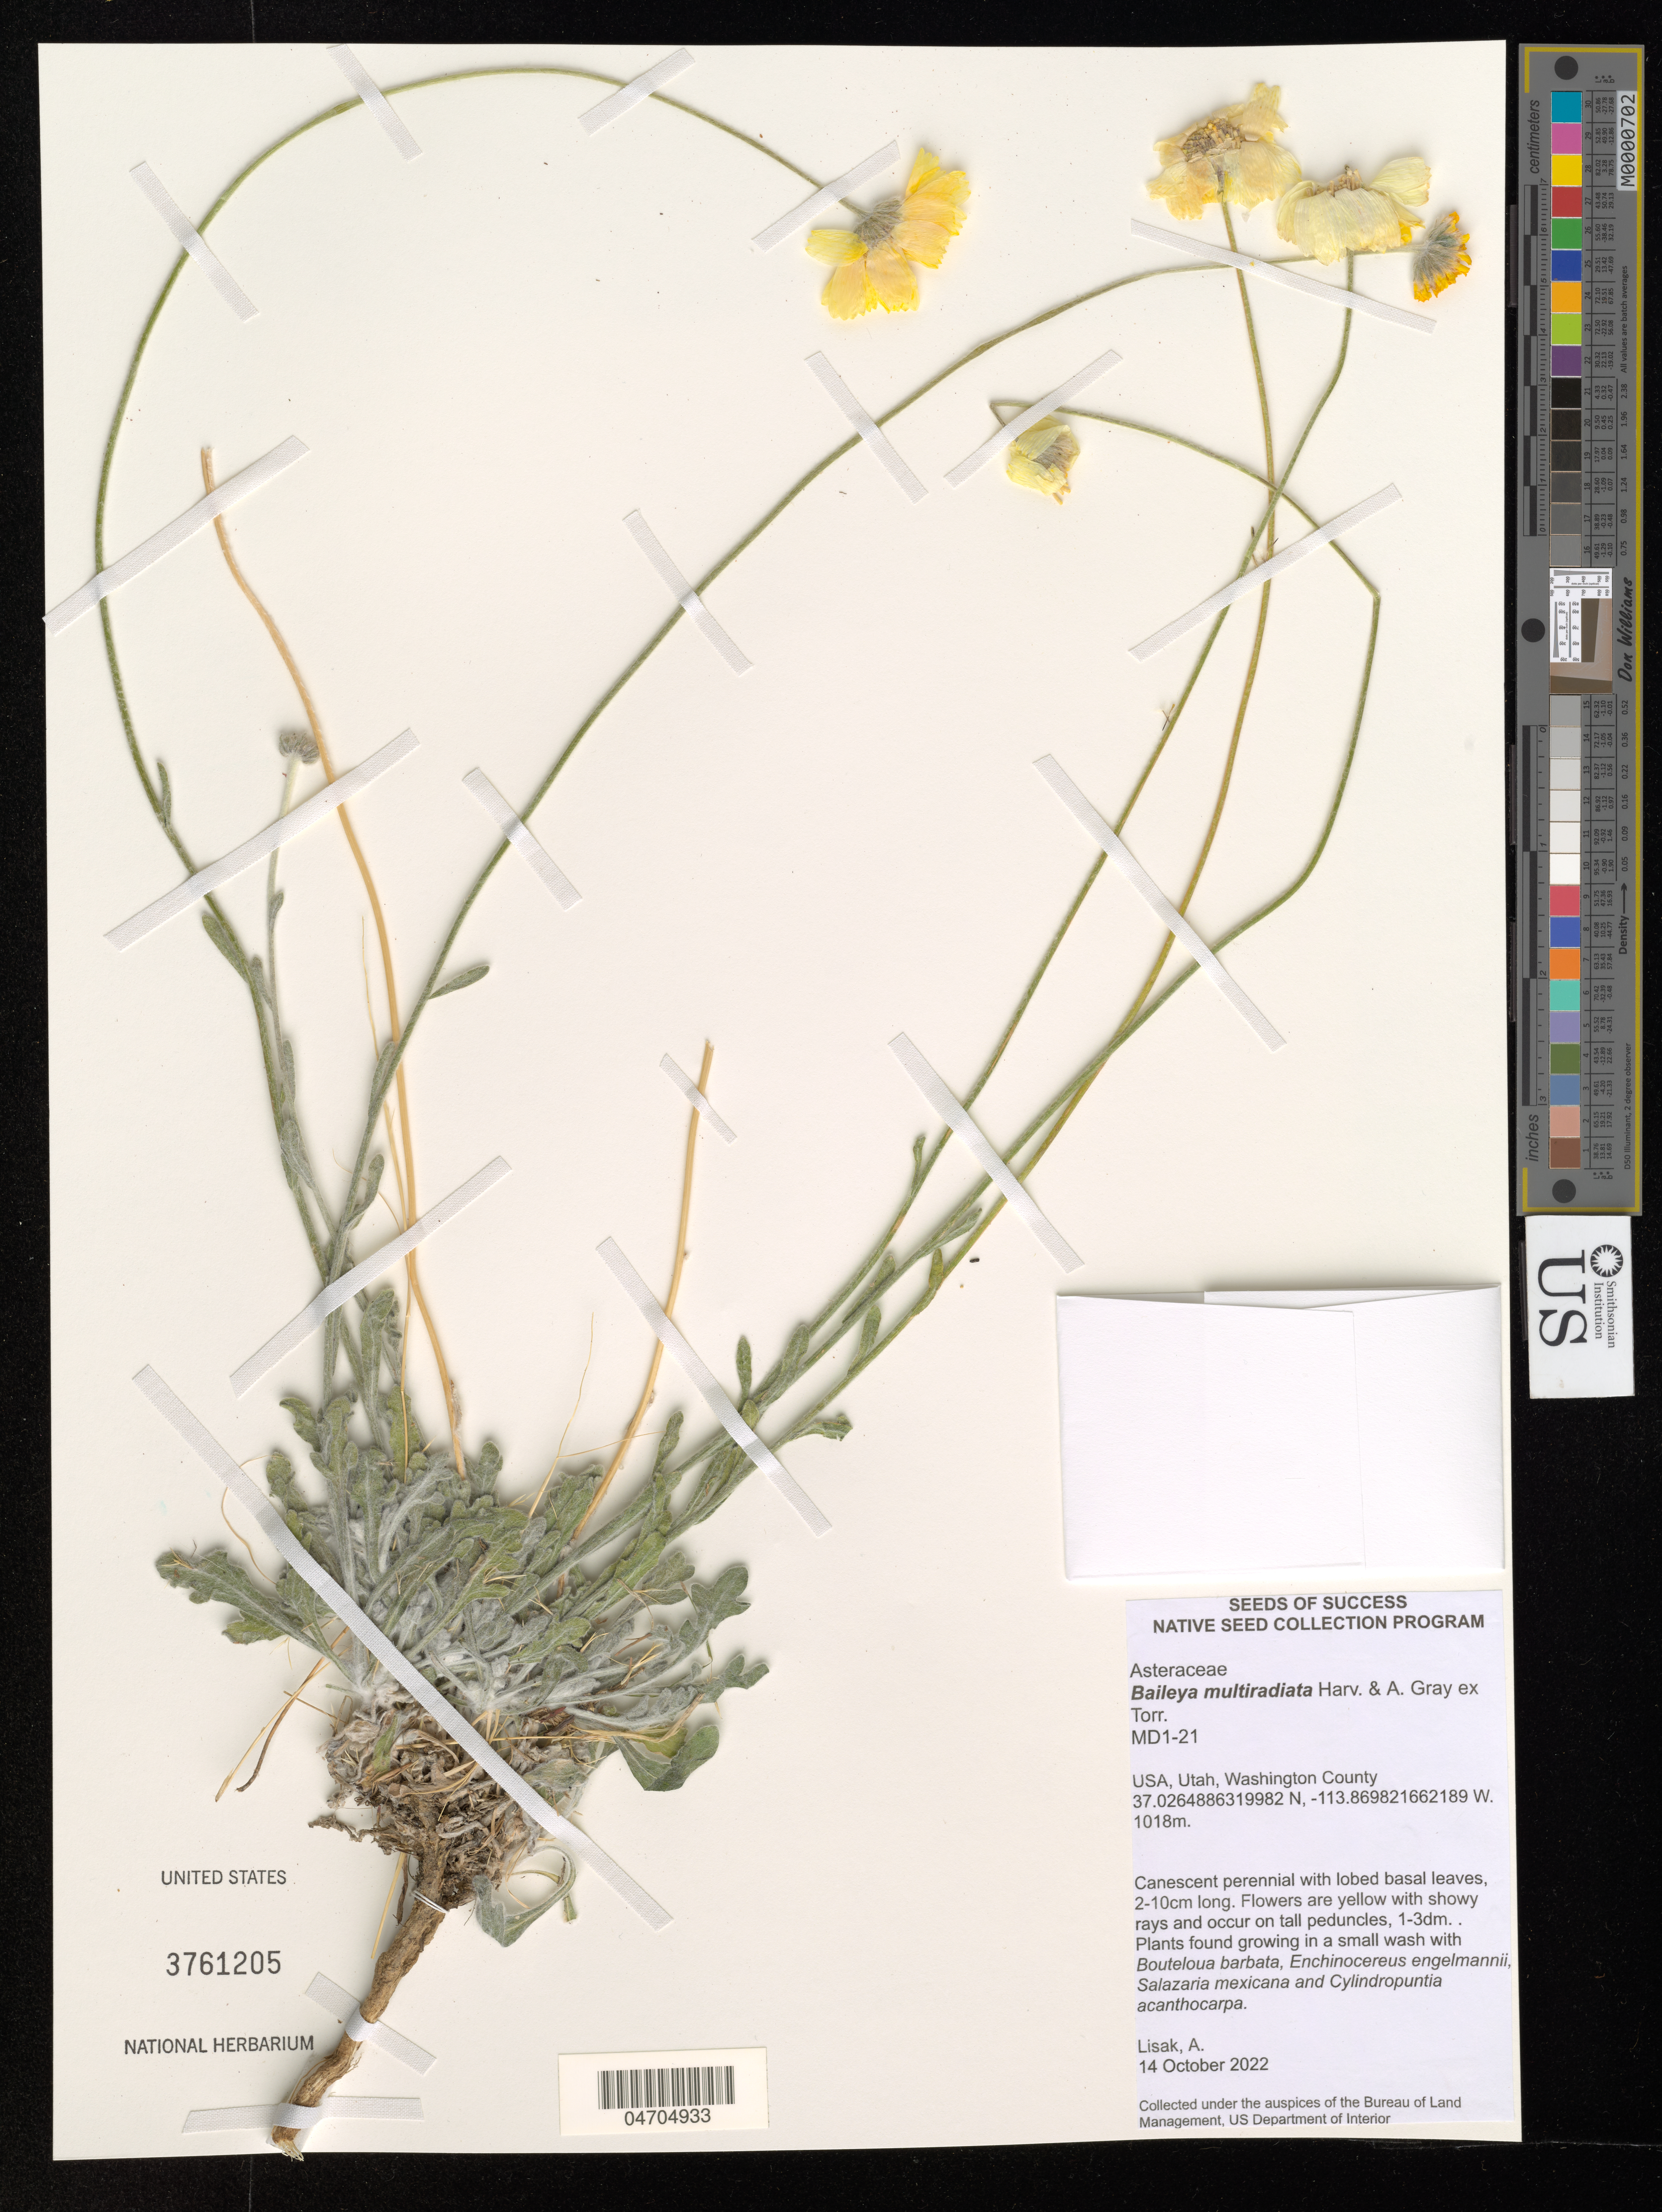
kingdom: Plantae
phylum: Tracheophyta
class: Magnoliopsida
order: Asterales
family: Asteraceae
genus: Baileya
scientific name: Baileya multiradiata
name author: Harv. & A. Gray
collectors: A. Lisak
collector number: MD1-21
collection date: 2022-10-14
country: United States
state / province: Utah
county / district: Washington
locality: Washington County.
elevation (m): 1018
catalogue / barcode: US 3761205